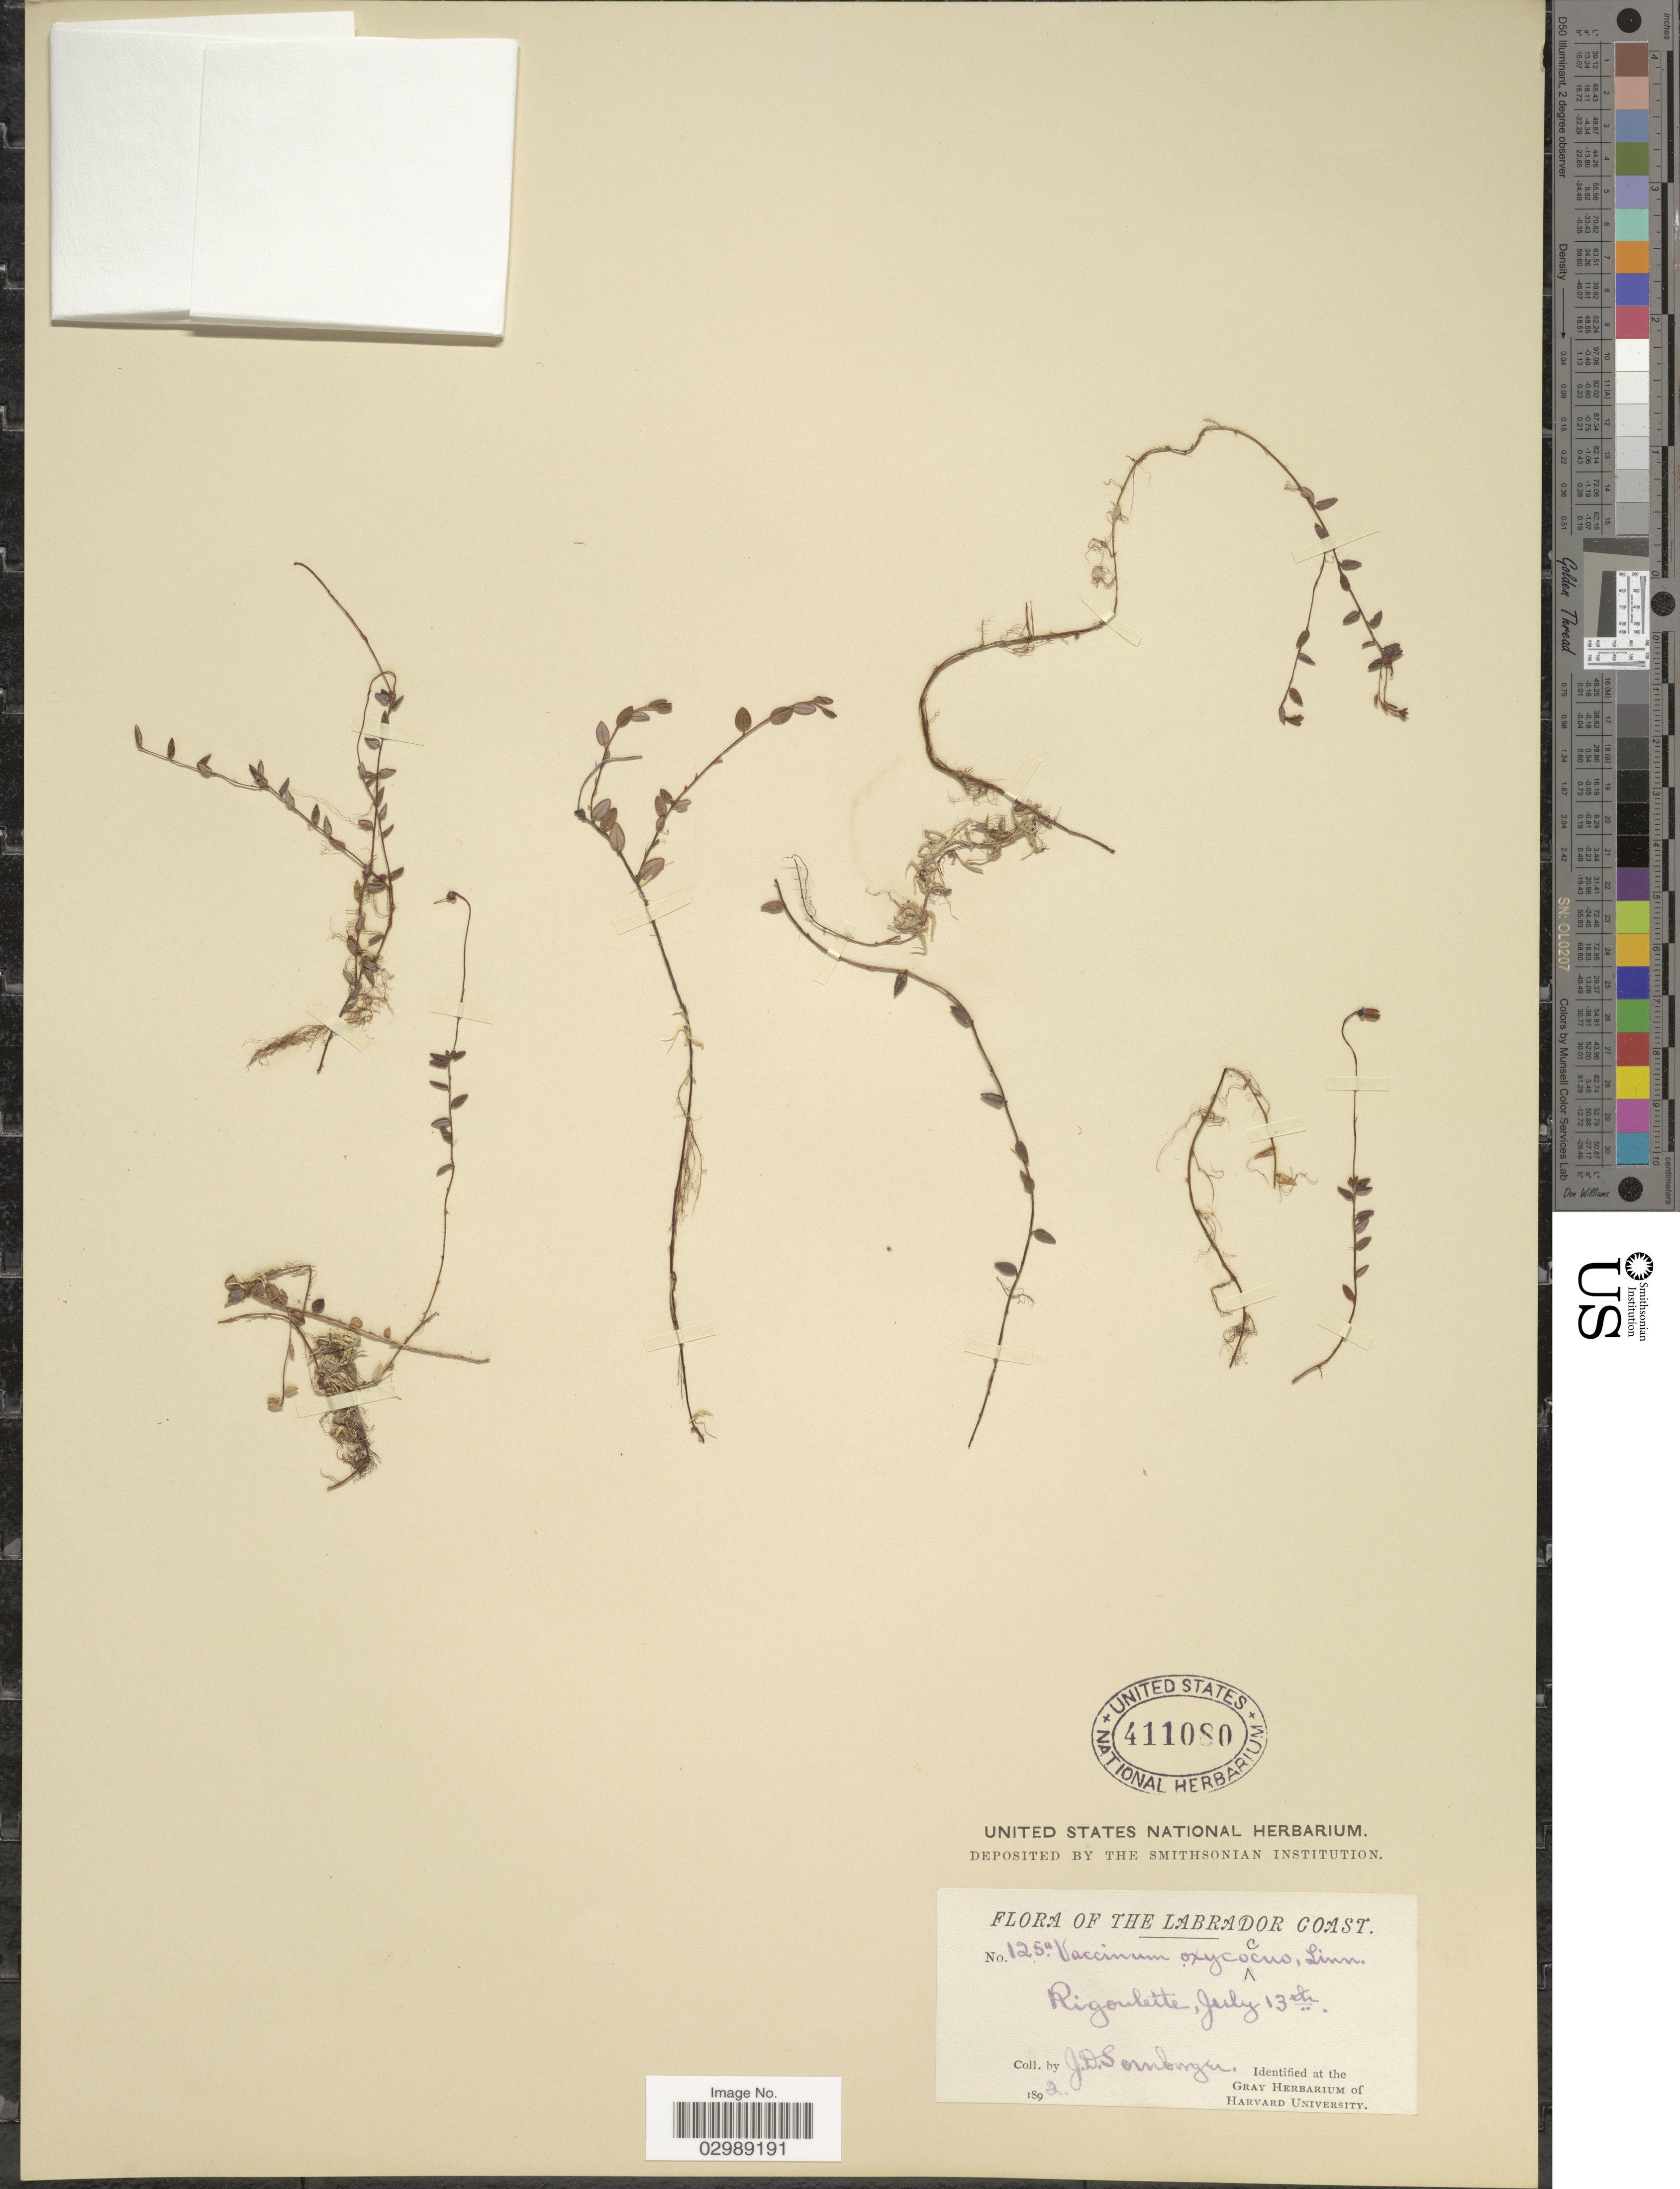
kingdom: Plantae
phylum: Tracheophyta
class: Magnoliopsida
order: Ericales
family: Ericaceae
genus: Vaccinium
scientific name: Vaccinium oxycoccos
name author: L.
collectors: J. Sornborger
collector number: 125a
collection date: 1892-07-13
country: Canada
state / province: Newfoundland and Labrador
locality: The Labrador Coast. Rigoulette.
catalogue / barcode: US 411080